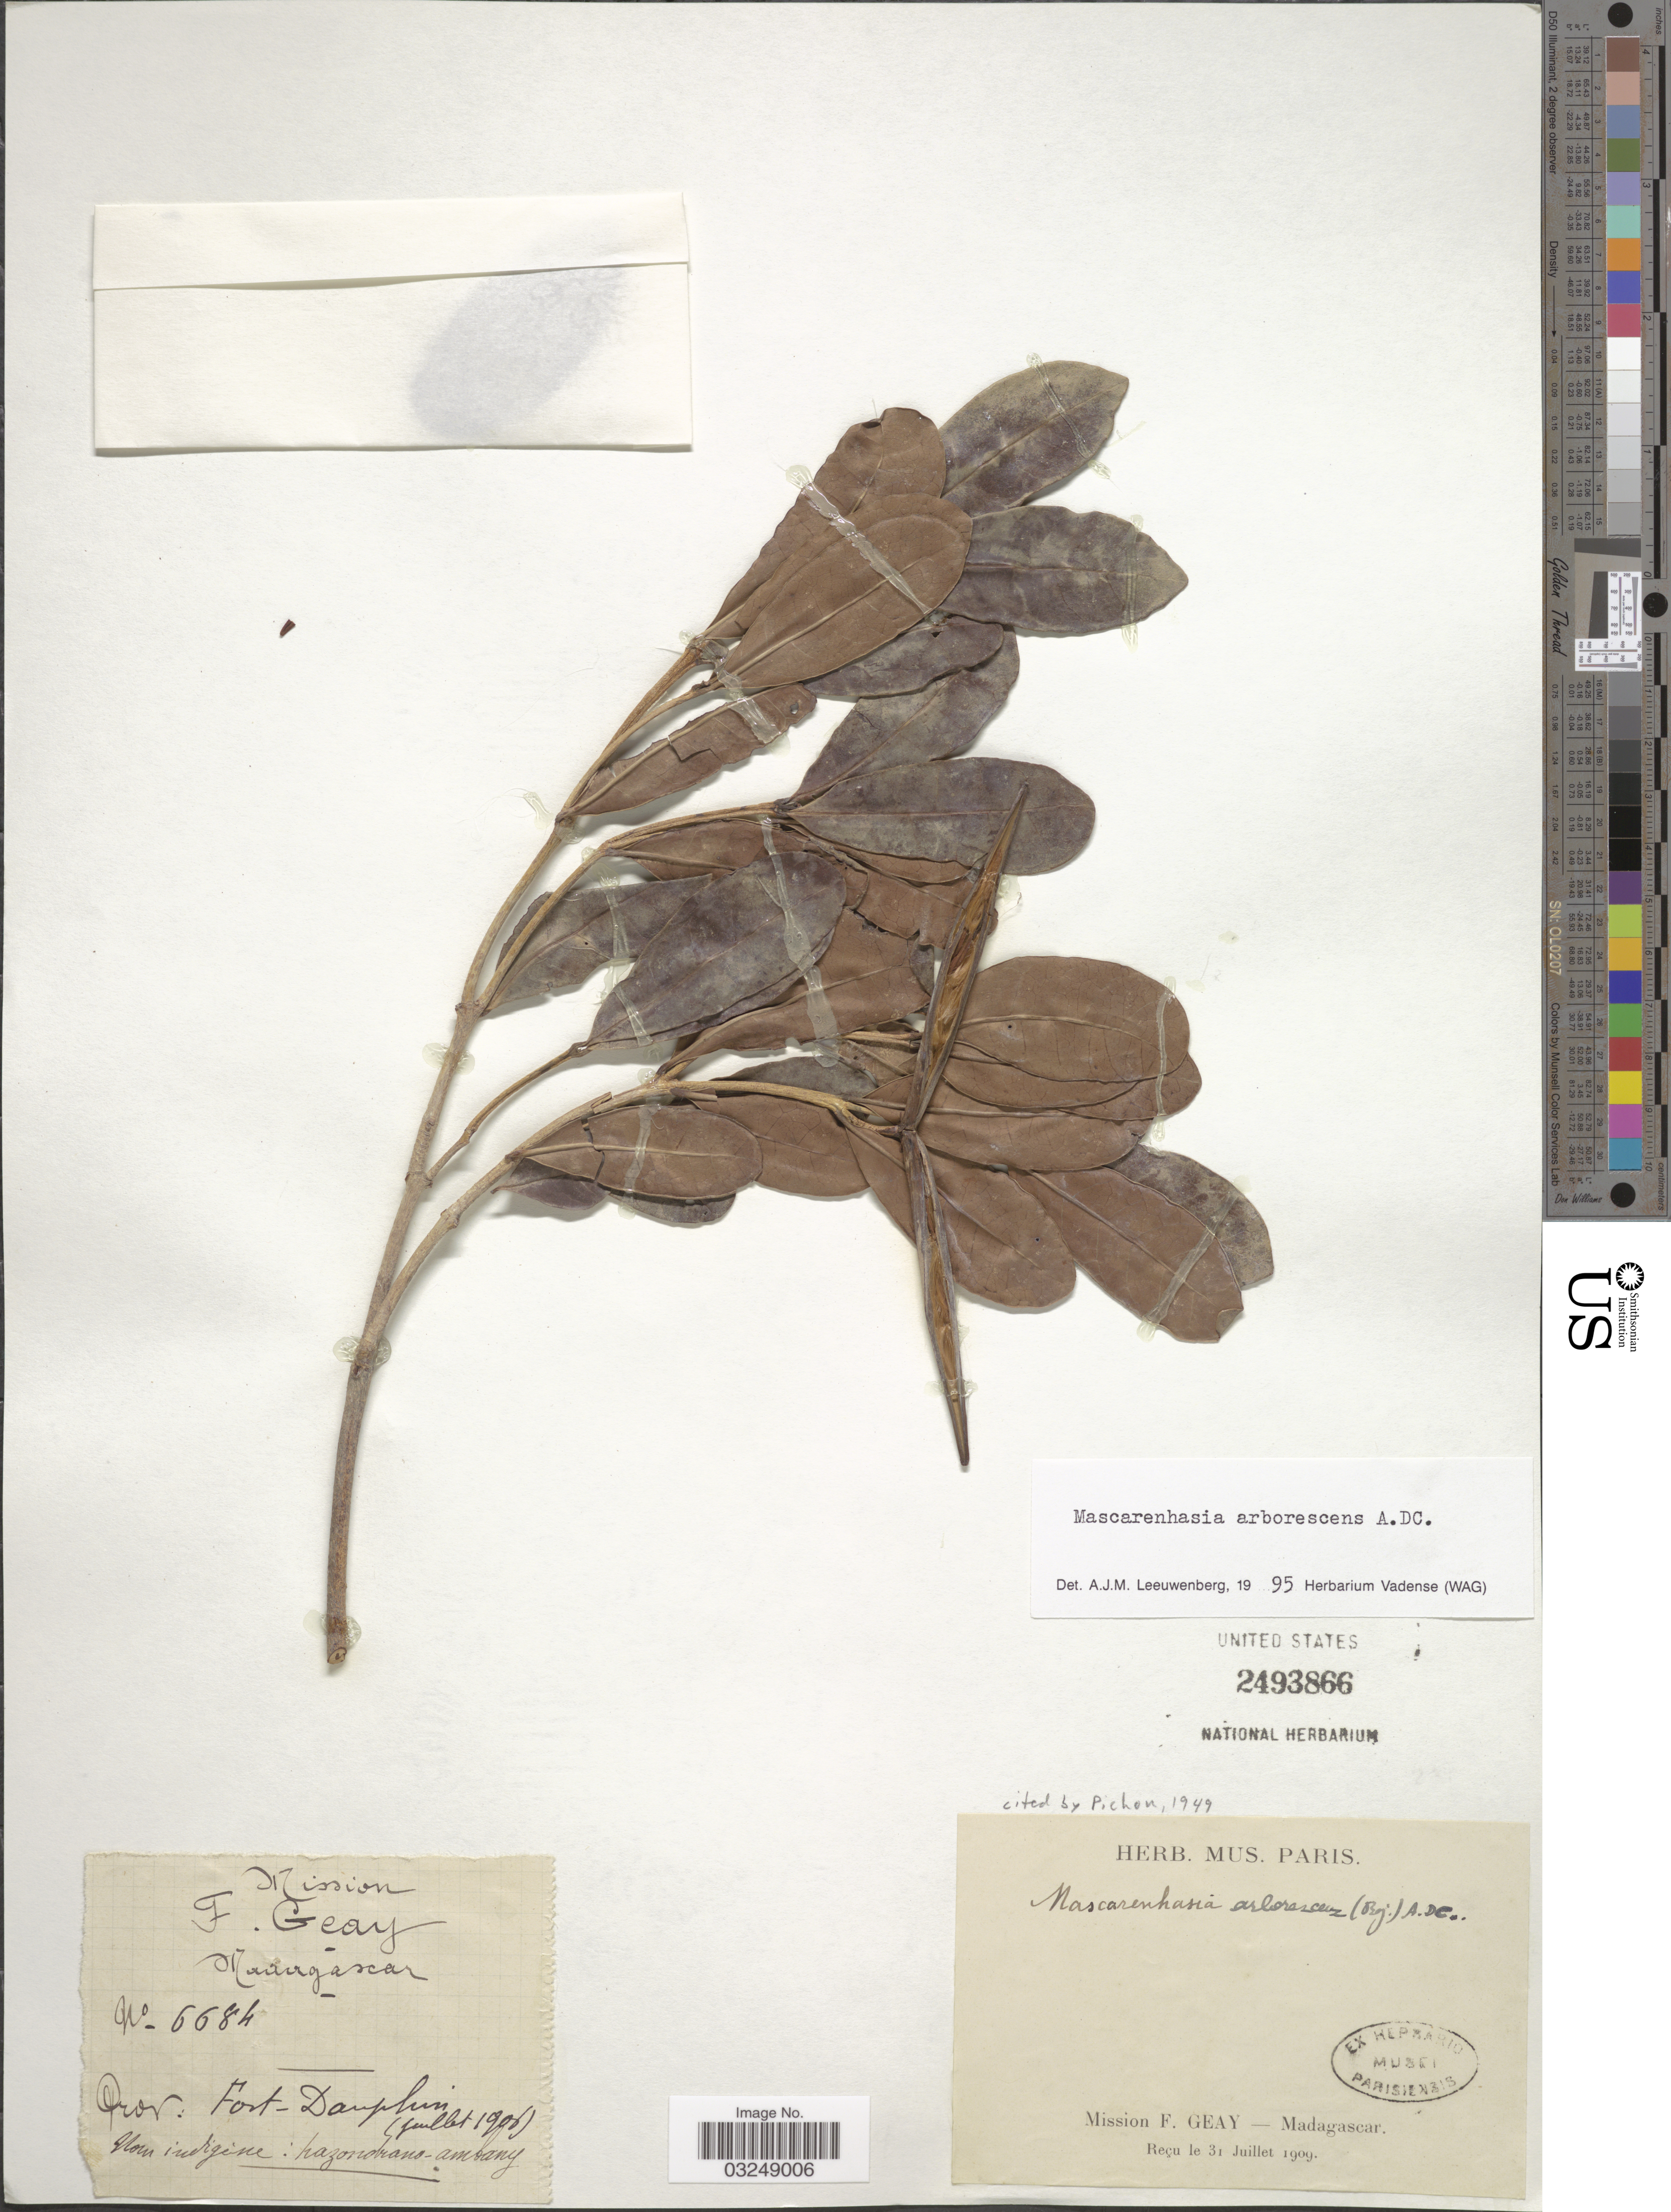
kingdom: Plantae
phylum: Tracheophyta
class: Magnoliopsida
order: Gentianales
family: Apocynaceae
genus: Mascarenhasia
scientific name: Mascarenhasia arborescens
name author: A. DC.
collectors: F. Geay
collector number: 6684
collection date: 1906-07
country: Madagascar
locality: Prov. Fort-Dauphin.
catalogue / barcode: US 2493866